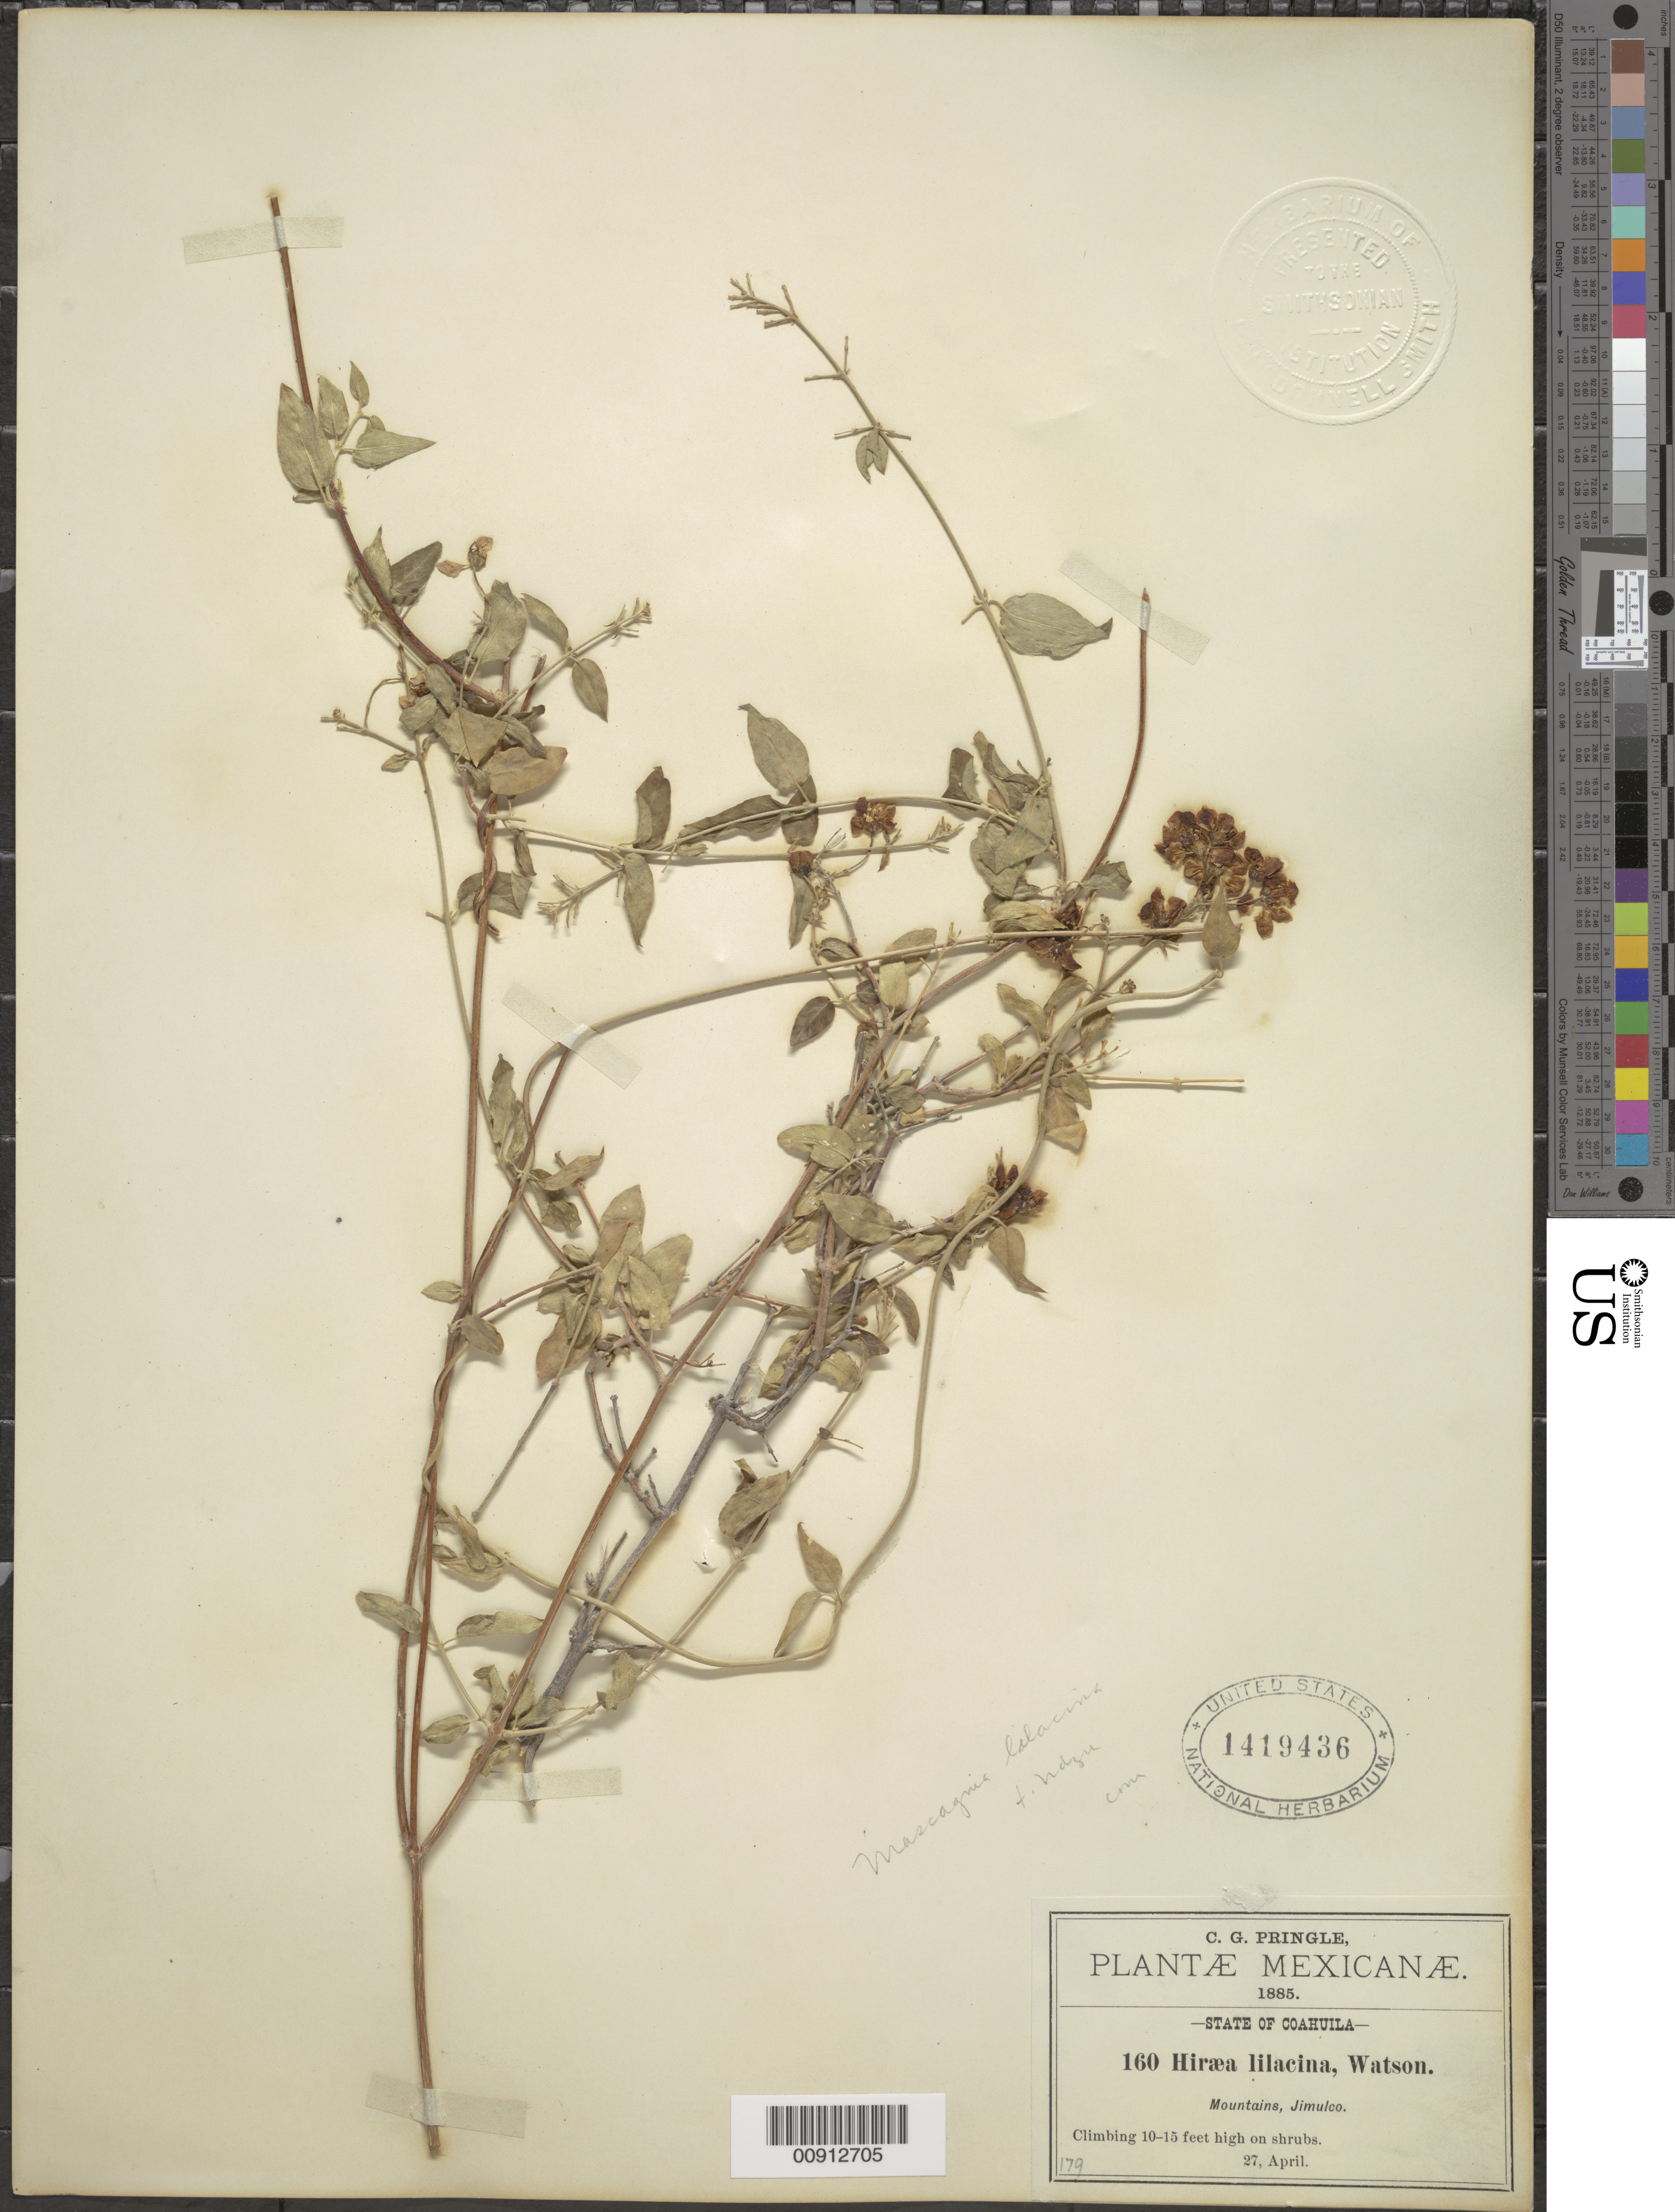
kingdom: Plantae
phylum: Tracheophyta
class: Magnoliopsida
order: Malpighiales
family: Malpighiaceae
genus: Mascagnia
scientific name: Mascagnia lilacina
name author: (S. Watson) Nied.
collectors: C. G. Pringle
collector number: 160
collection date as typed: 27 Apr 1885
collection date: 1885-04-27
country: Mexico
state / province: Coahuila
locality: Jimulco, Coahuila.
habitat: Mountains. Climbing on shrubs.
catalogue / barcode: US 1419436